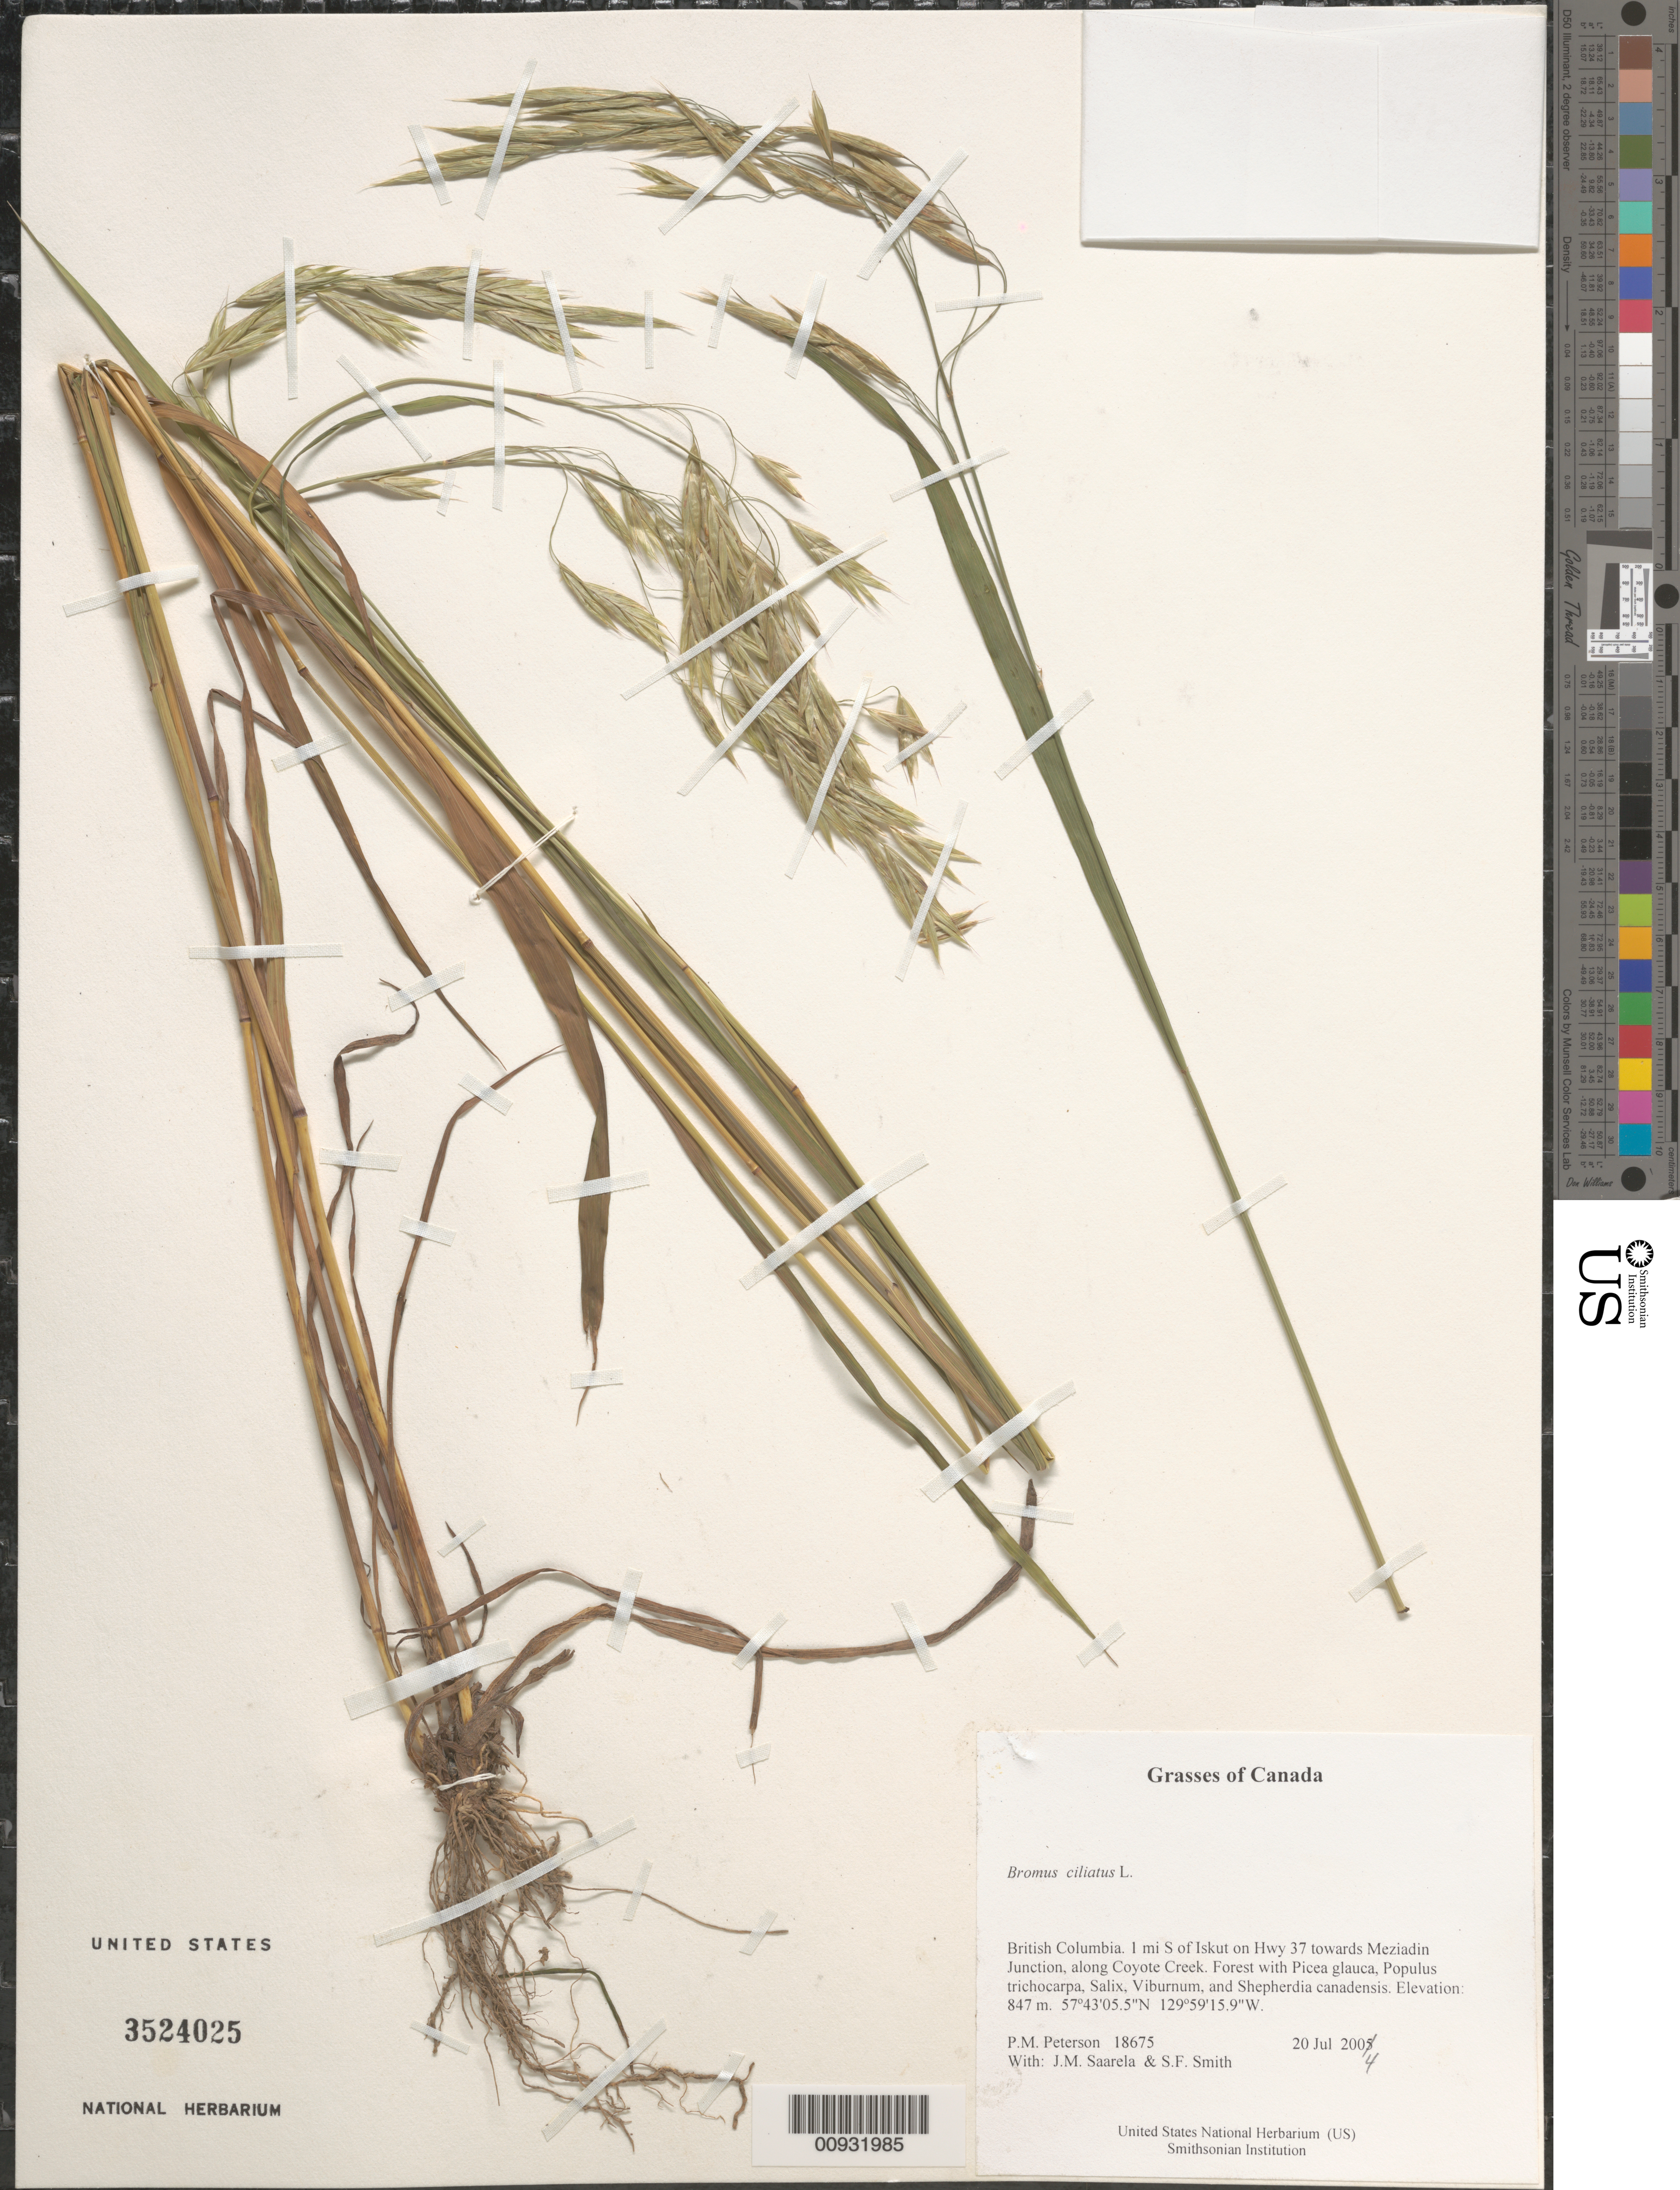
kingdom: Plantae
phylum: Tracheophyta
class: Liliopsida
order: Poales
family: Poaceae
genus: Bromus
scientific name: Bromus ciliatus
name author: L.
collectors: P. M. Peterson, J. Saarela & S.F. Smith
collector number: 18675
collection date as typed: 20 Jul 2004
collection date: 2004-07-20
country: Canada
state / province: British Columbia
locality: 1 mi S of Iskut on Hwy 37 towards Meziadin Junction, along Coyote Creek. Forest with Picea glauca, Populus trichocarpa, Salix, Viburnum, and Shepherdia canadensis.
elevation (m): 847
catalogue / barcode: US 3524025